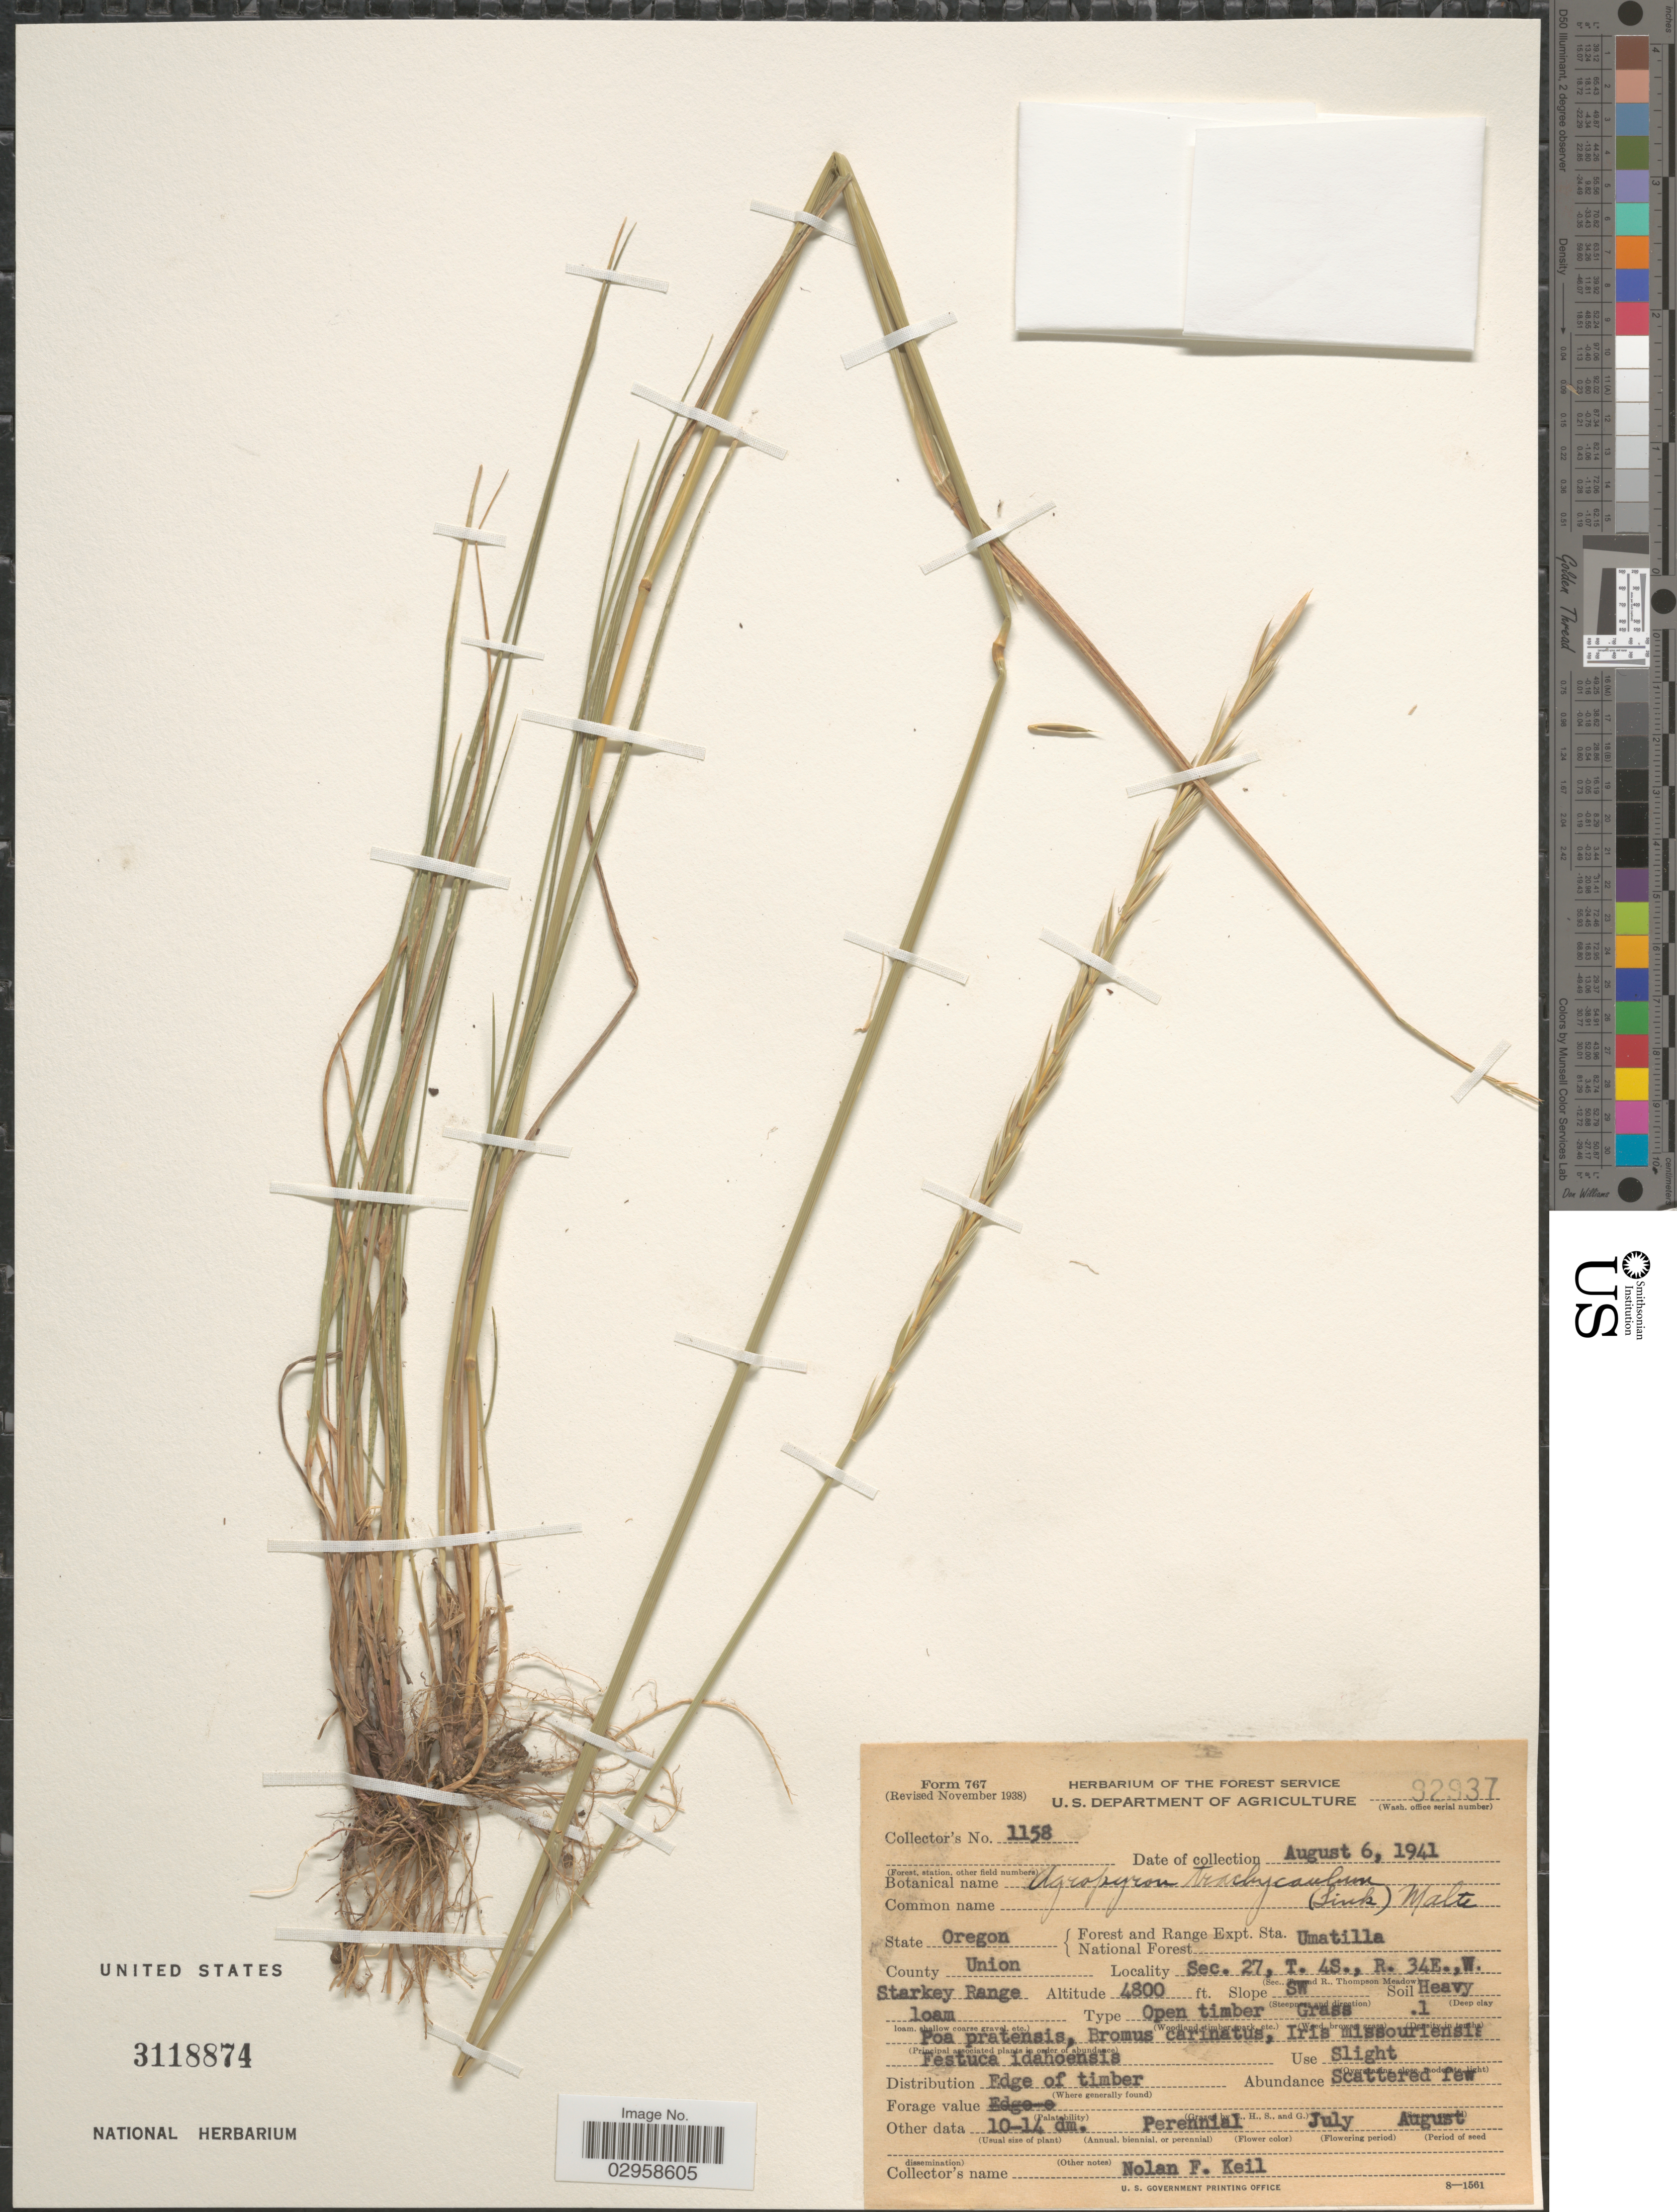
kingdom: Plantae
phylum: Tracheophyta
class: Liliopsida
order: Poales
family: Poaceae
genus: Elymus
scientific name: Elymus trachycaulus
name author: (Link) Gould ex Shinners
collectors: N. Keil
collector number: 1158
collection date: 1941-08-06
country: United States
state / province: Oregon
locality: Forest and Range Expt. Sta. National Forest Umatilla. County Union. Sec. 27, T. 4S., R. 34E., W. Starkey Range. Slope SW.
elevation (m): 1463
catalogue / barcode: US 3118874